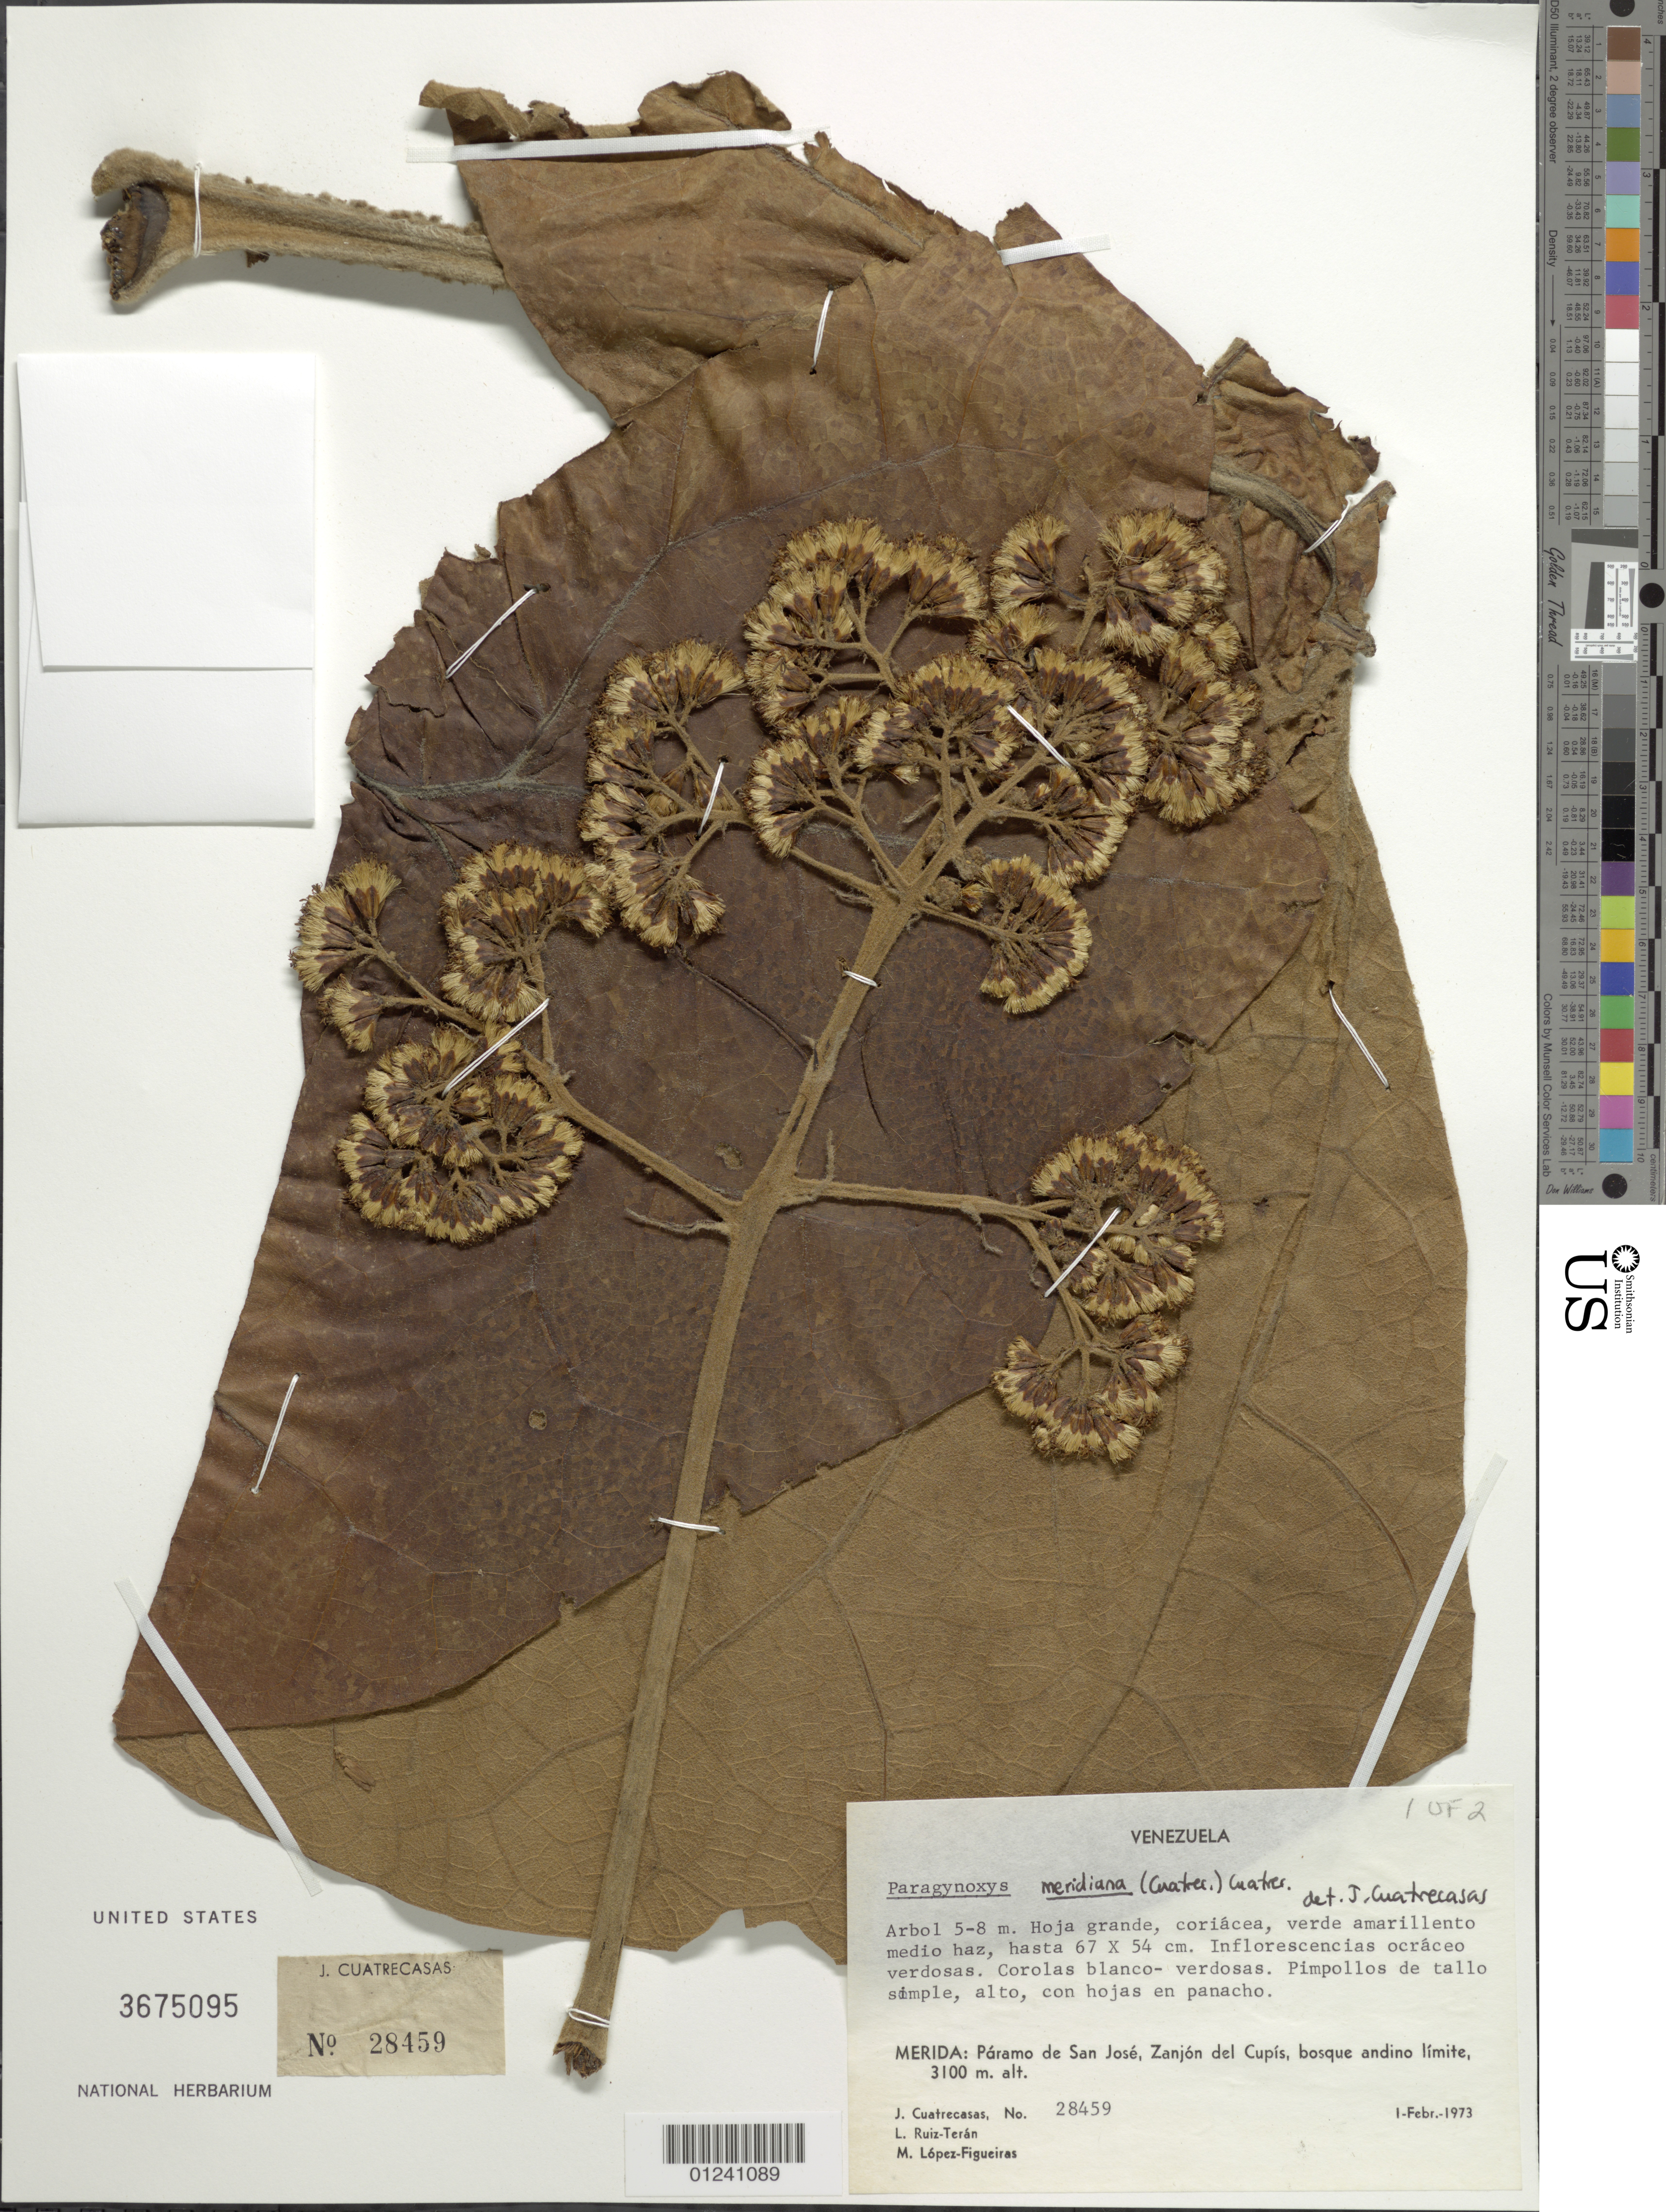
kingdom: Plantae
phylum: Tracheophyta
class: Magnoliopsida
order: Asterales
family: Asteraceae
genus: Paragynoxys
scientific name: Paragynoxys meridana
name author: (Cuatrec.) Cuatrec.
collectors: J. Cuatrecasas, L. E. Ruíz-Terán & M. López Figueiras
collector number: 28459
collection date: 1973-02-01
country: Venezuela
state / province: Mérida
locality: Paramo de San Jose, Zanjon del Cupis, bosque andino limite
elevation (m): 3100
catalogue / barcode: US 3675095